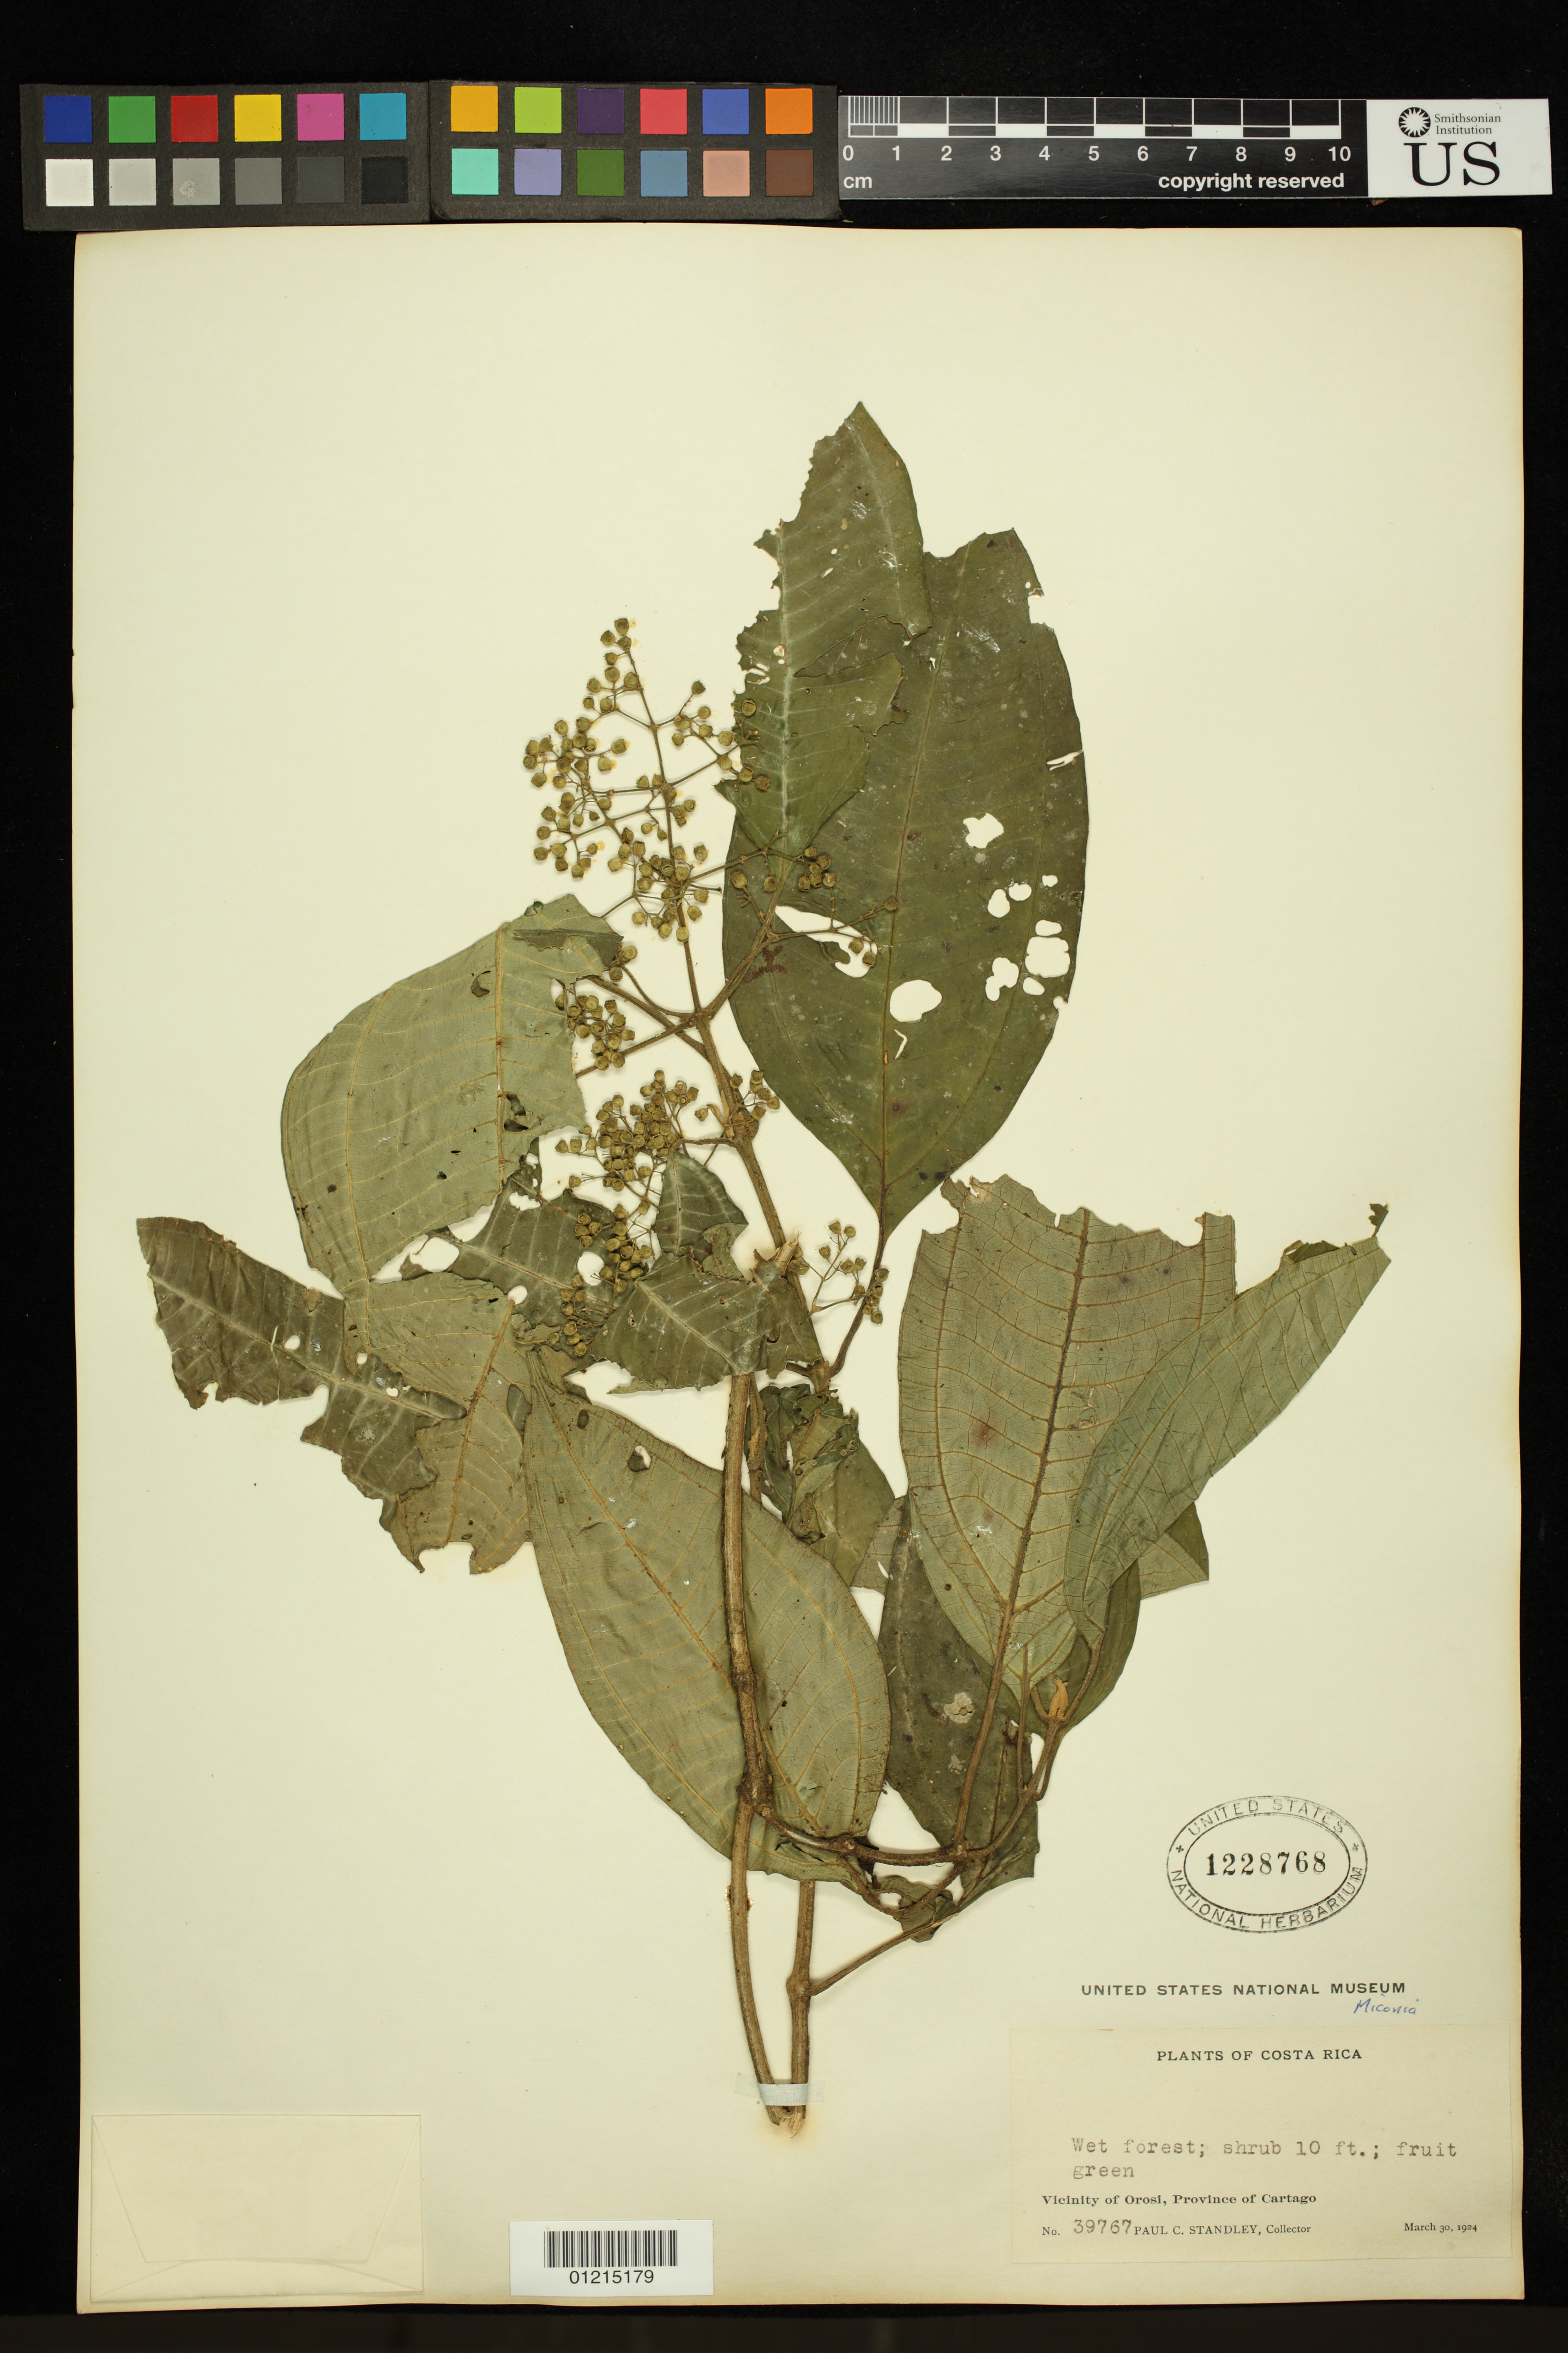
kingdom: Plantae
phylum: Tracheophyta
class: Magnoliopsida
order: Myrtales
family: Melastomataceae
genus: Miconia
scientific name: Miconia sp.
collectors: P. C. Standley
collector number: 39767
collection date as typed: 30 Mar 1924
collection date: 1924-03-30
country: Costa Rica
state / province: Cartago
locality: Vicinity of Orosi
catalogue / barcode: US 1228768